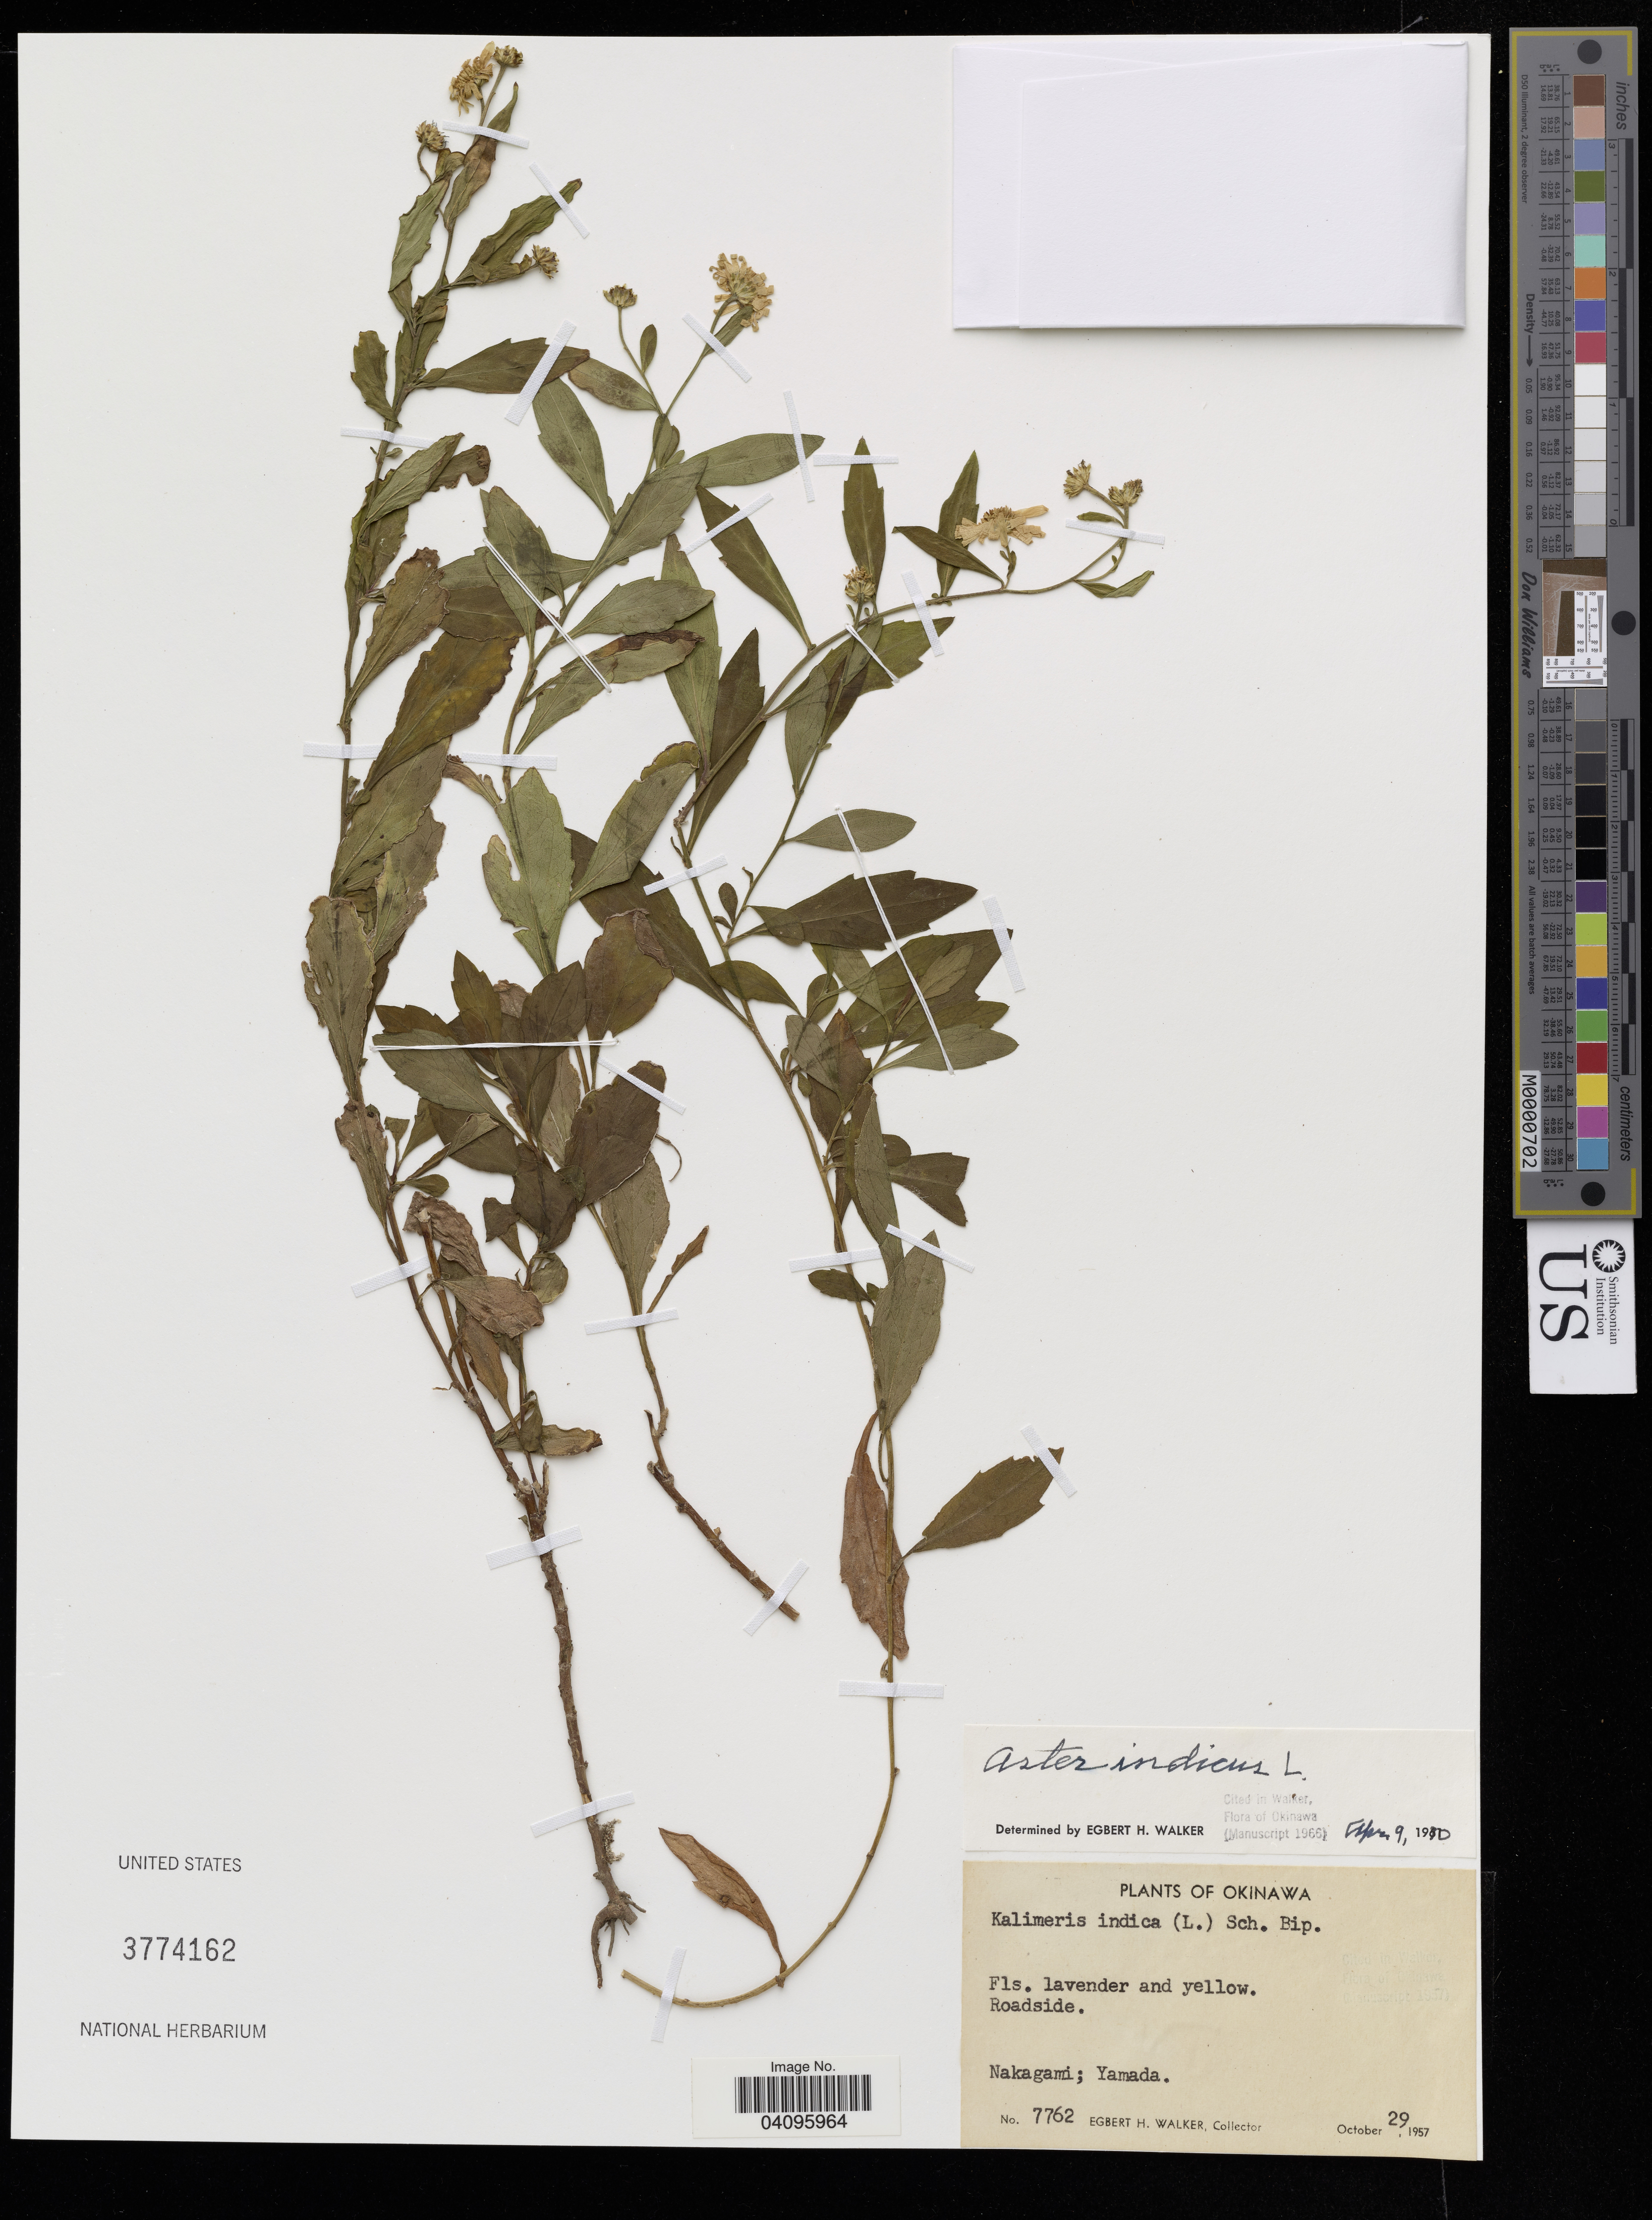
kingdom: Plantae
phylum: Tracheophyta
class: Magnoliopsida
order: Asterales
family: Asteraceae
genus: Aster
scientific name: Aster indicus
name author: L.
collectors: E. H. Walker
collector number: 7762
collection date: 1957-10-29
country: Japan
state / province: Okinawa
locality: Nakagami; Yamada.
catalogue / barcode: US 3774162